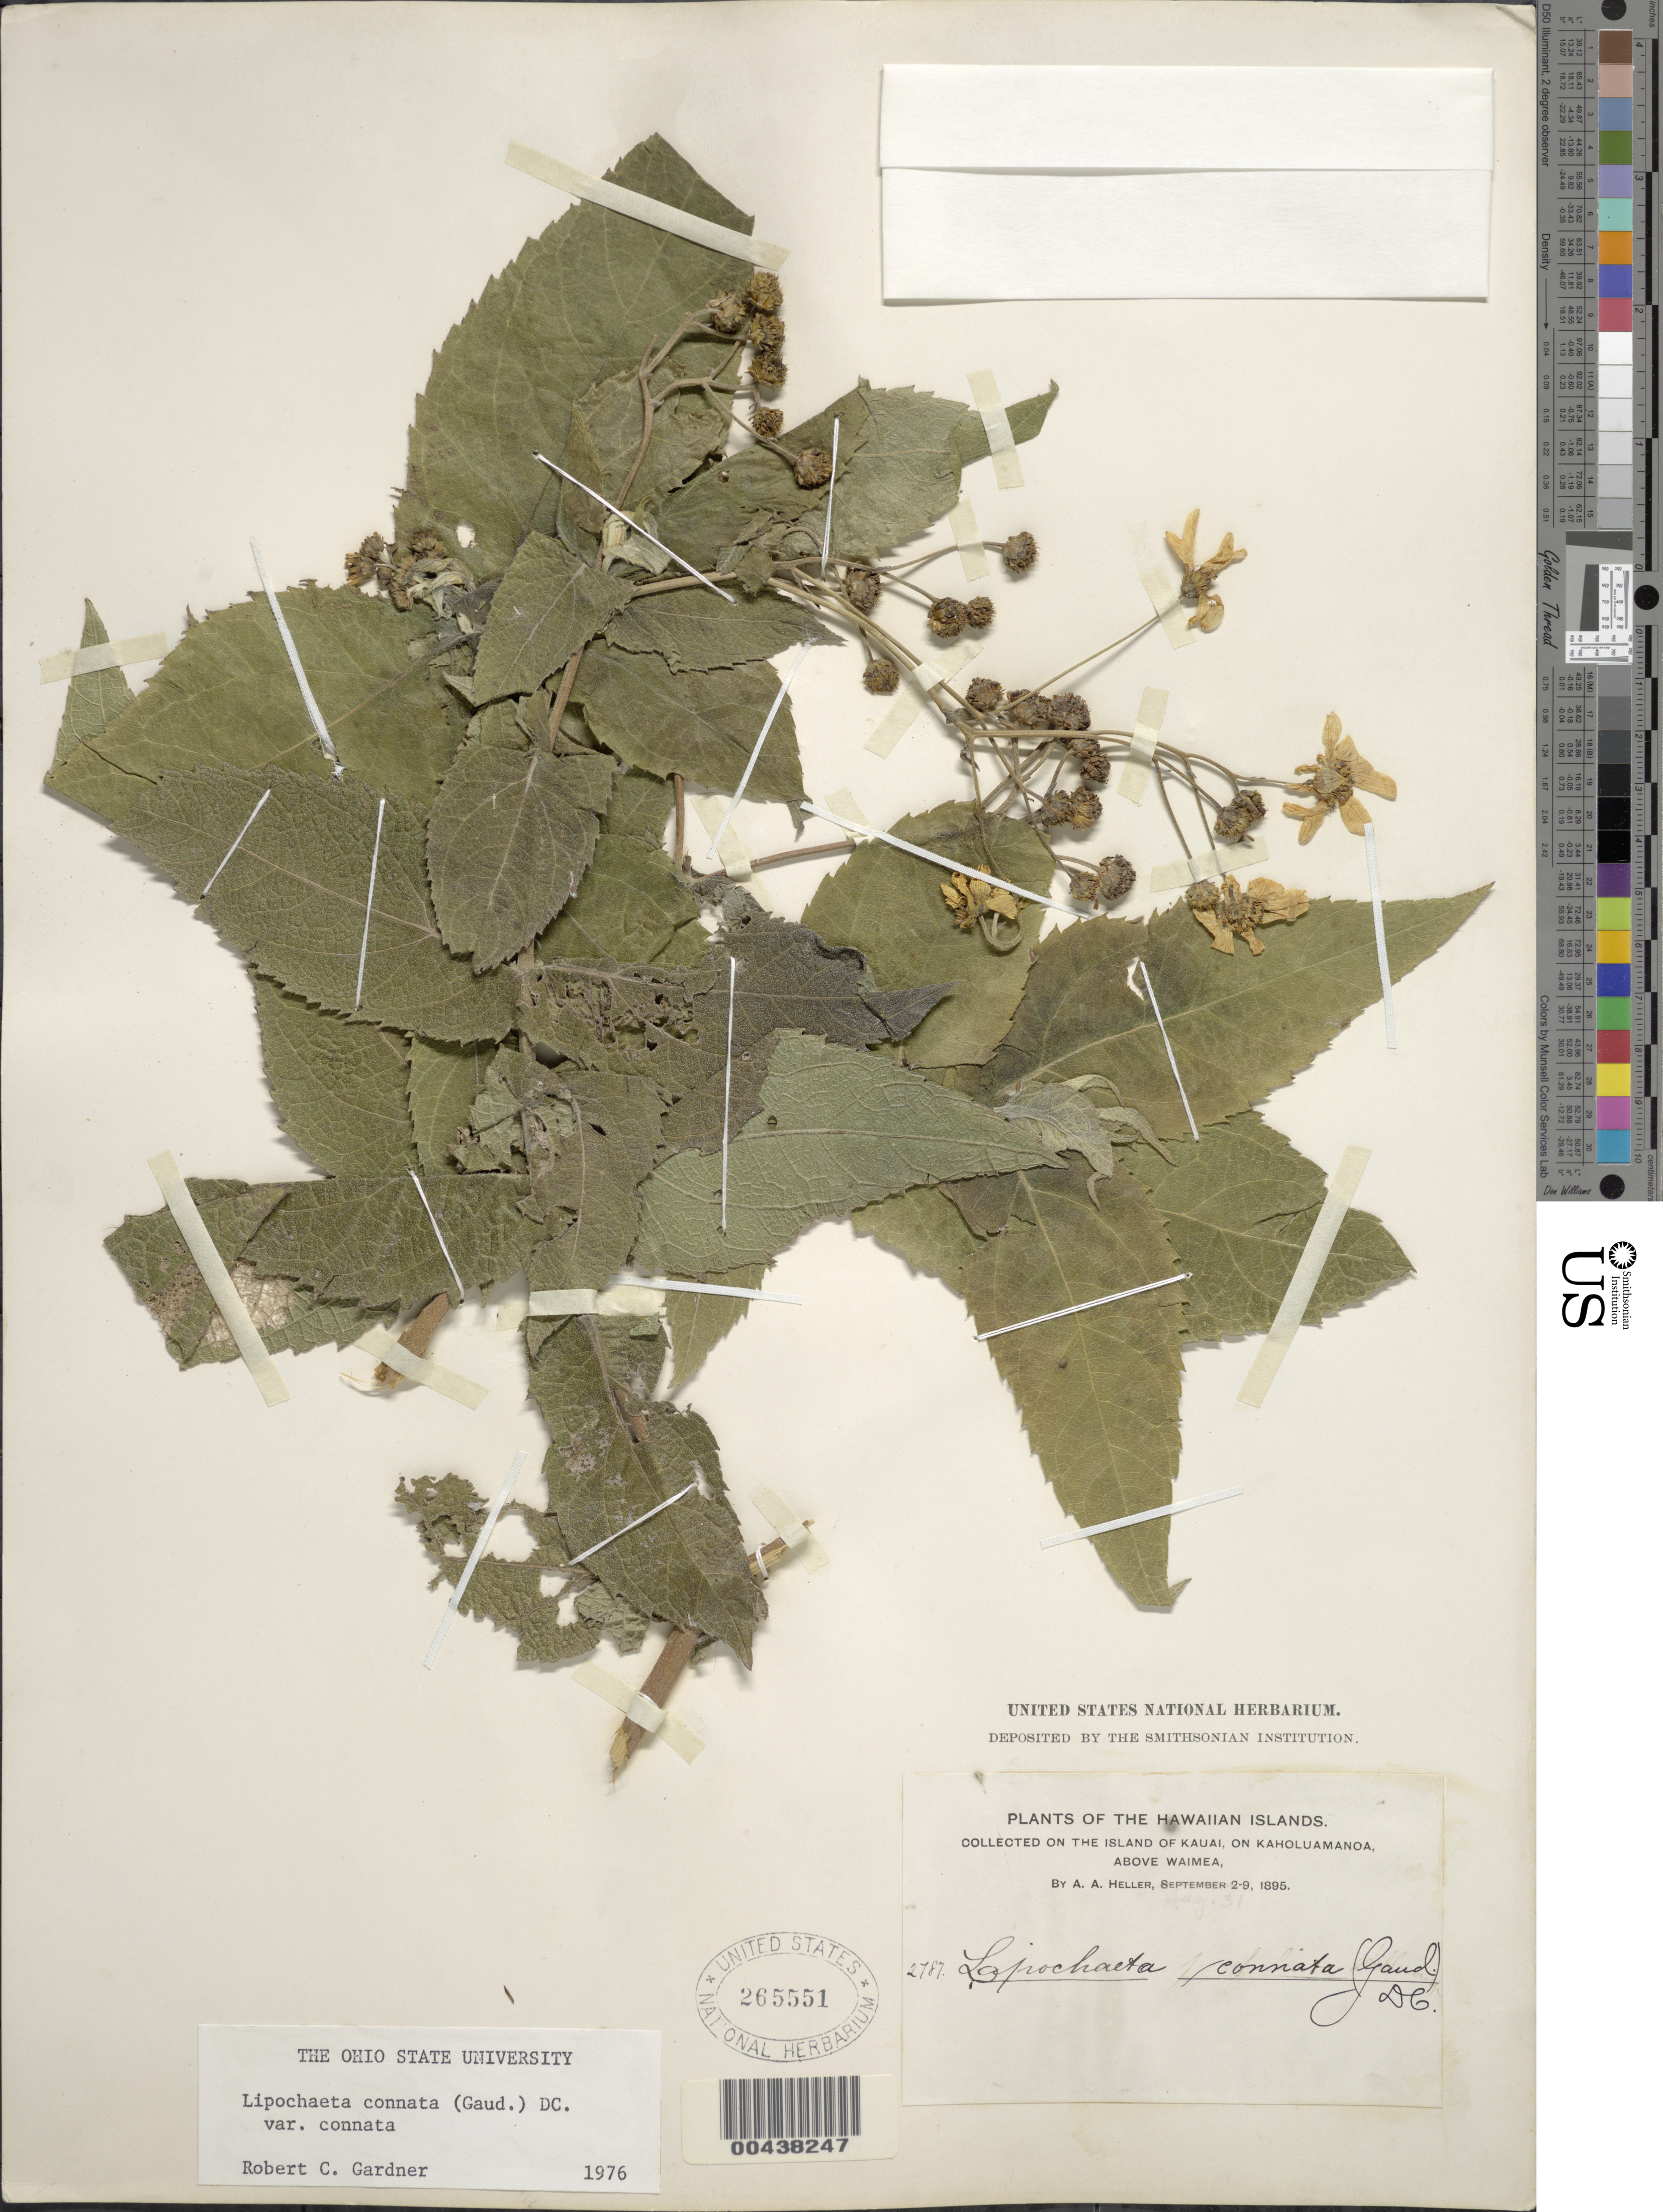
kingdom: Plantae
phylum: Tracheophyta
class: Magnoliopsida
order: Asterales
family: Asteraceae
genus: Lipochaeta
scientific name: Lipochaeta connata subsp. connata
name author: (Gaudich.) DC.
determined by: Gardner, R. C.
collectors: A. A. Heller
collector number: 2787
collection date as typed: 2 Sep 1895 to 9 Sep 1895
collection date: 1895-09-02/1895-09-09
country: United States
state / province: Hawaii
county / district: Kauai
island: Kaua'i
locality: On Kaholuamanoa, above Waimea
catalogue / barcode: US 265551